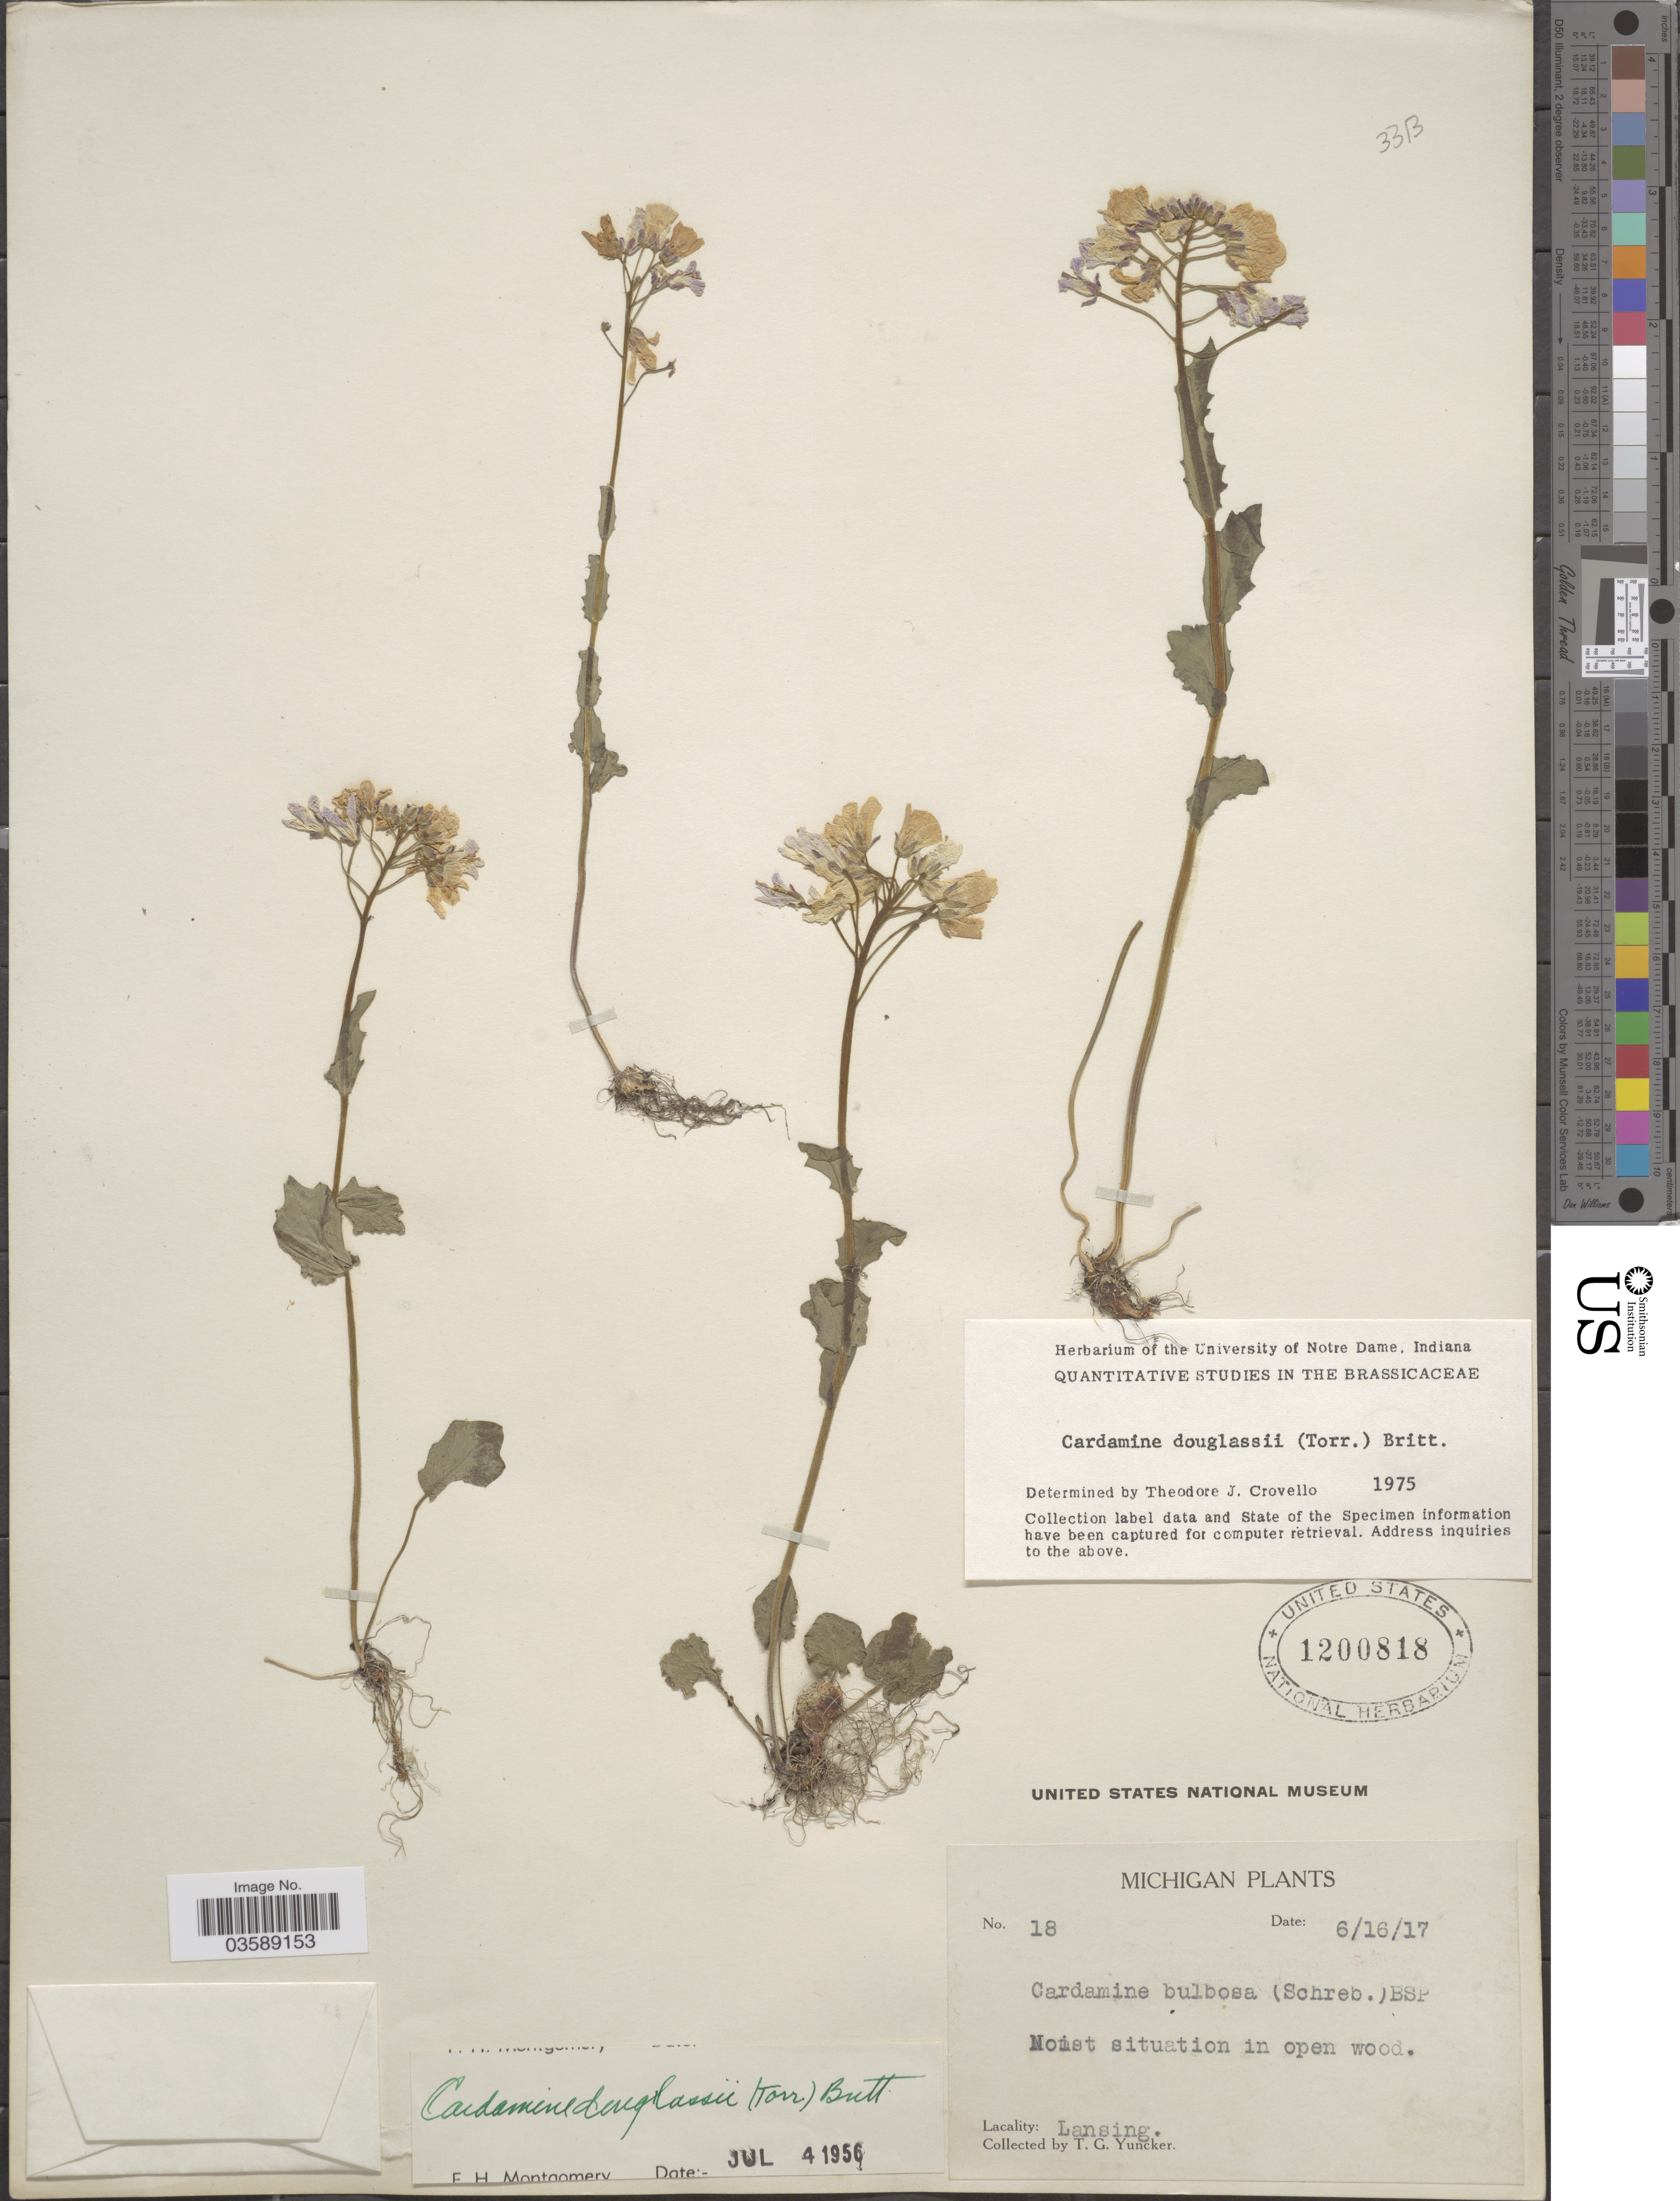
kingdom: Plantae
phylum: Tracheophyta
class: Magnoliopsida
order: Brassicales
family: Brassicaceae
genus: Cardamine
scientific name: Cardamine douglassii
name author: Britton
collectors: T. G. Yuncker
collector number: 18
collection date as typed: Transcribed d/m/y: 16/6/17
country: United States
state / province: Michigan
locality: Lansing.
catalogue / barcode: US 1200818